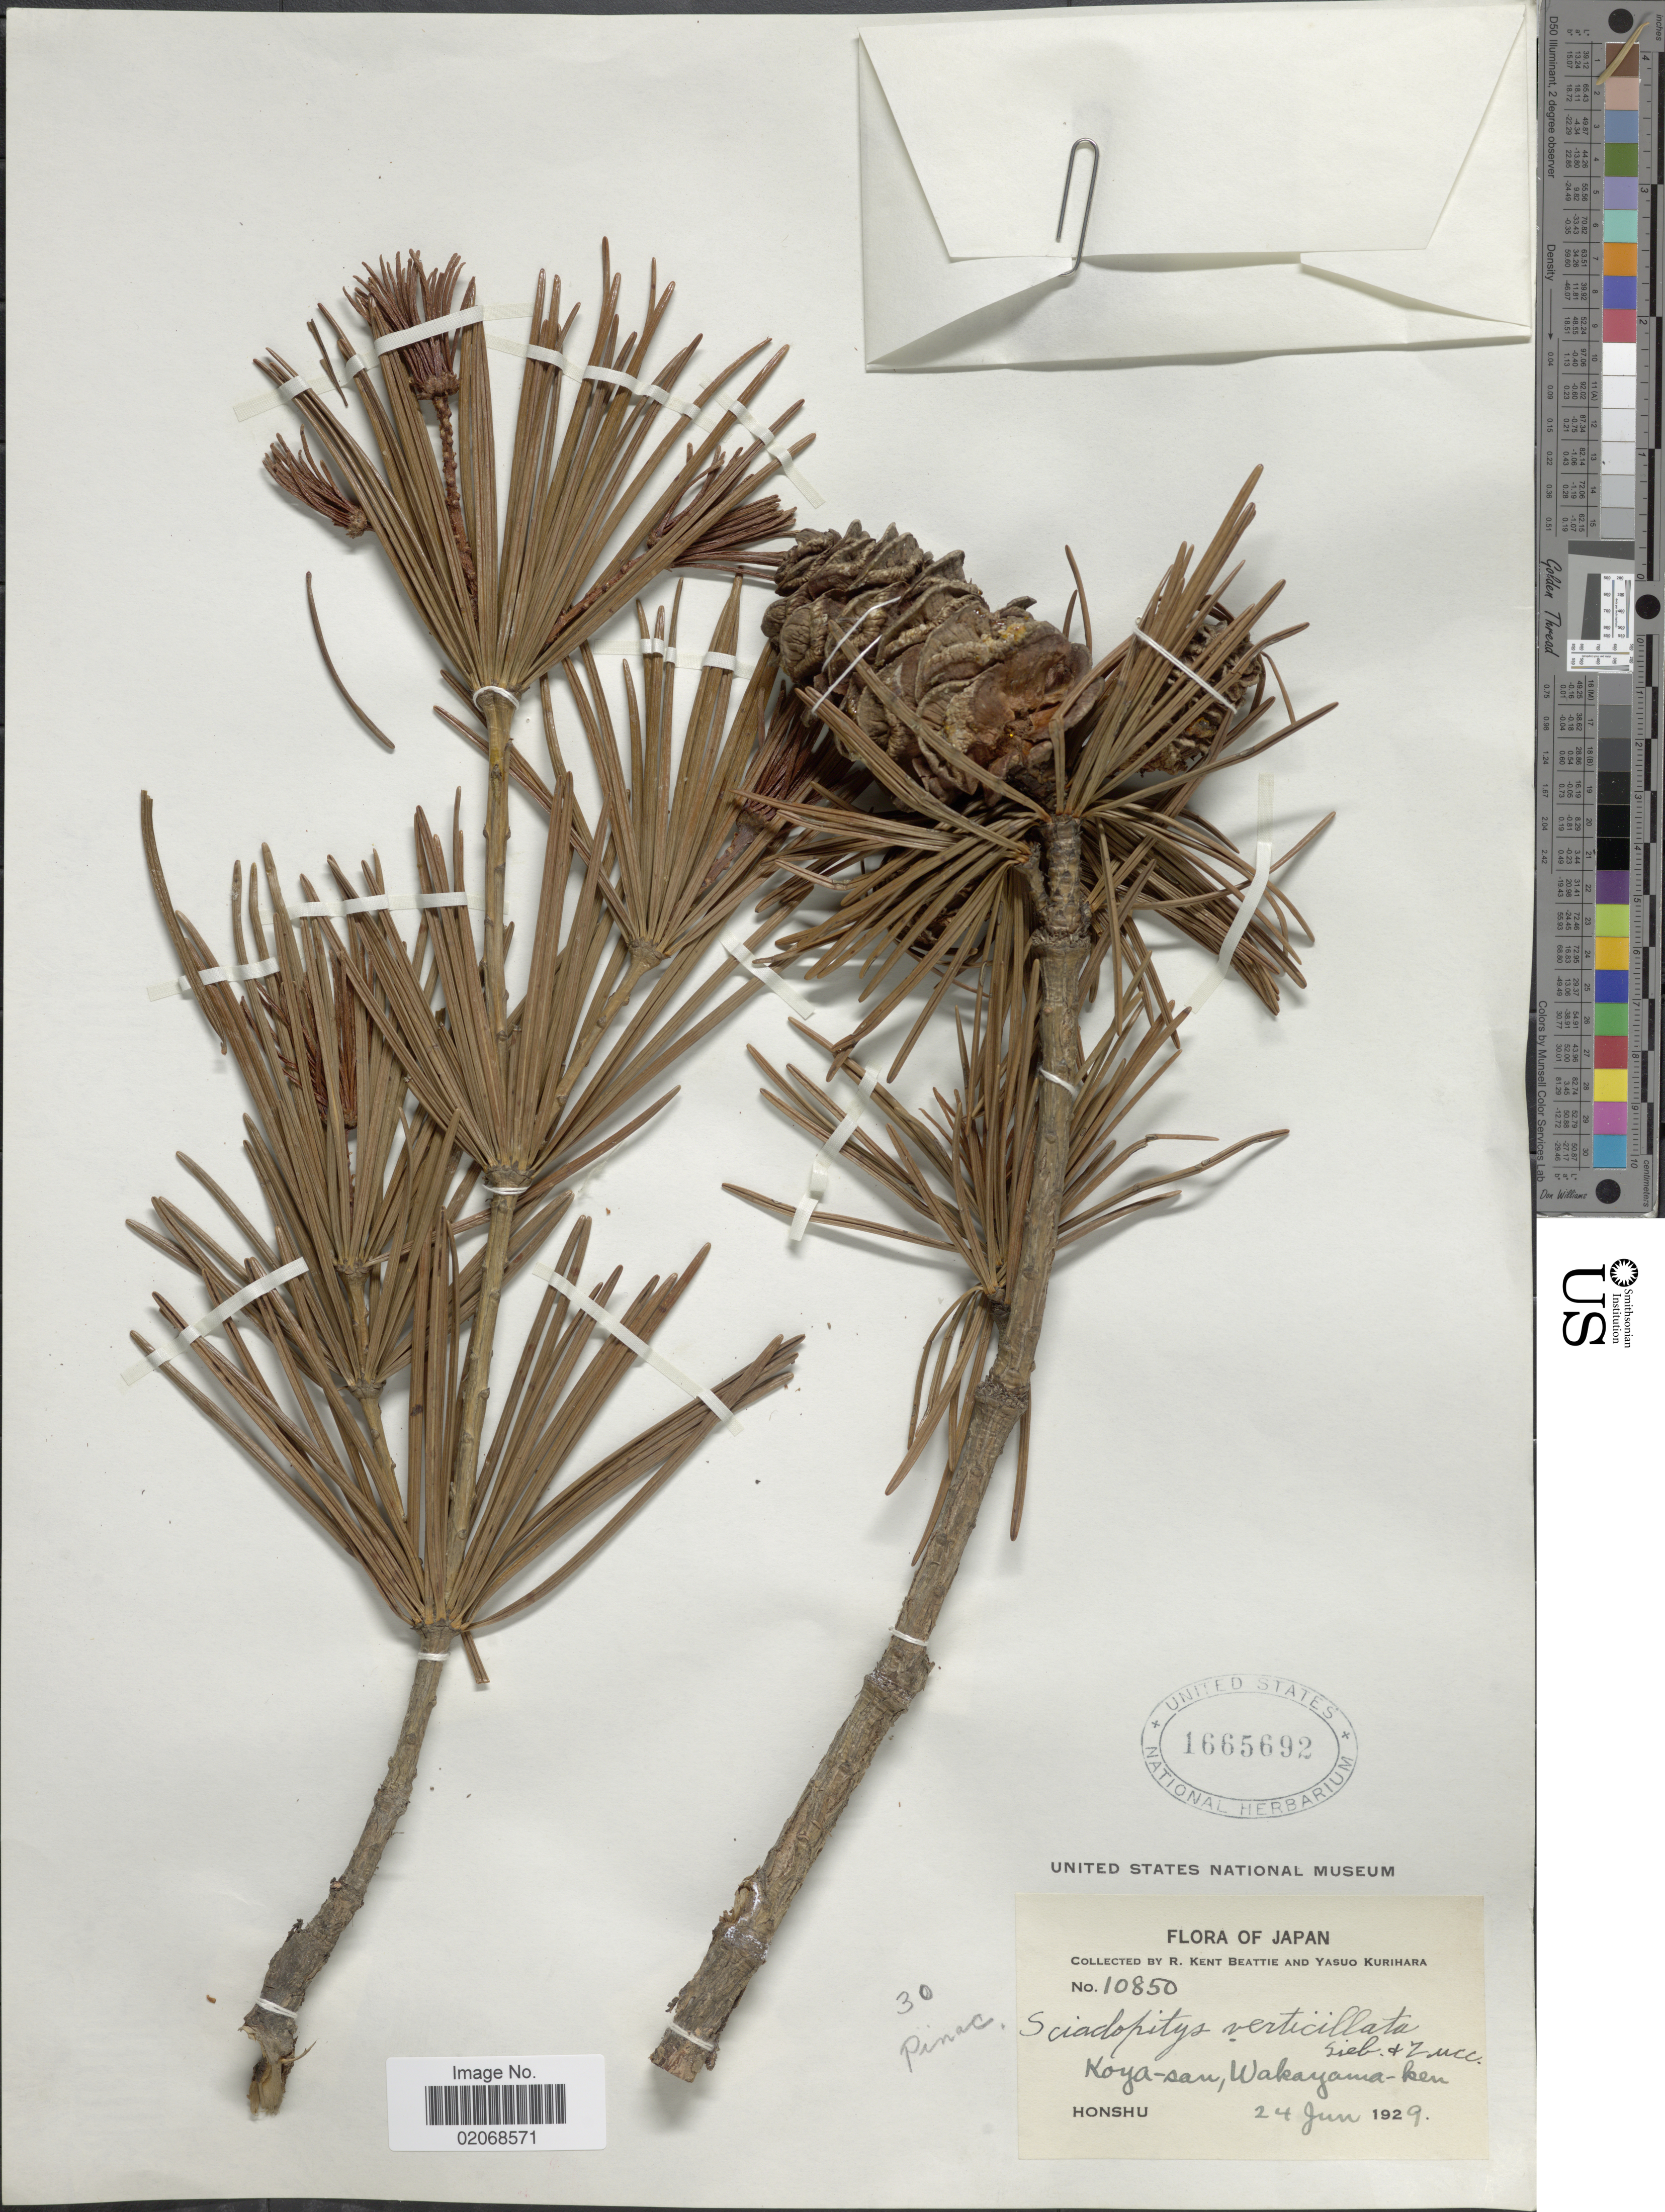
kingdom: Plantae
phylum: Tracheophyta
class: Pinopsida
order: Pinales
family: Sciadopityaceae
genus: Sciadopitys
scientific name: Sciadopitys verticillata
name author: Siebold & Zucc.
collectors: R. K. Beattie & Y. Kurihara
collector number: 10850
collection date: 1929-06-24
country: Japan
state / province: Wakayama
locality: Koya-san, Wakayama-ken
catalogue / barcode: US 1665692